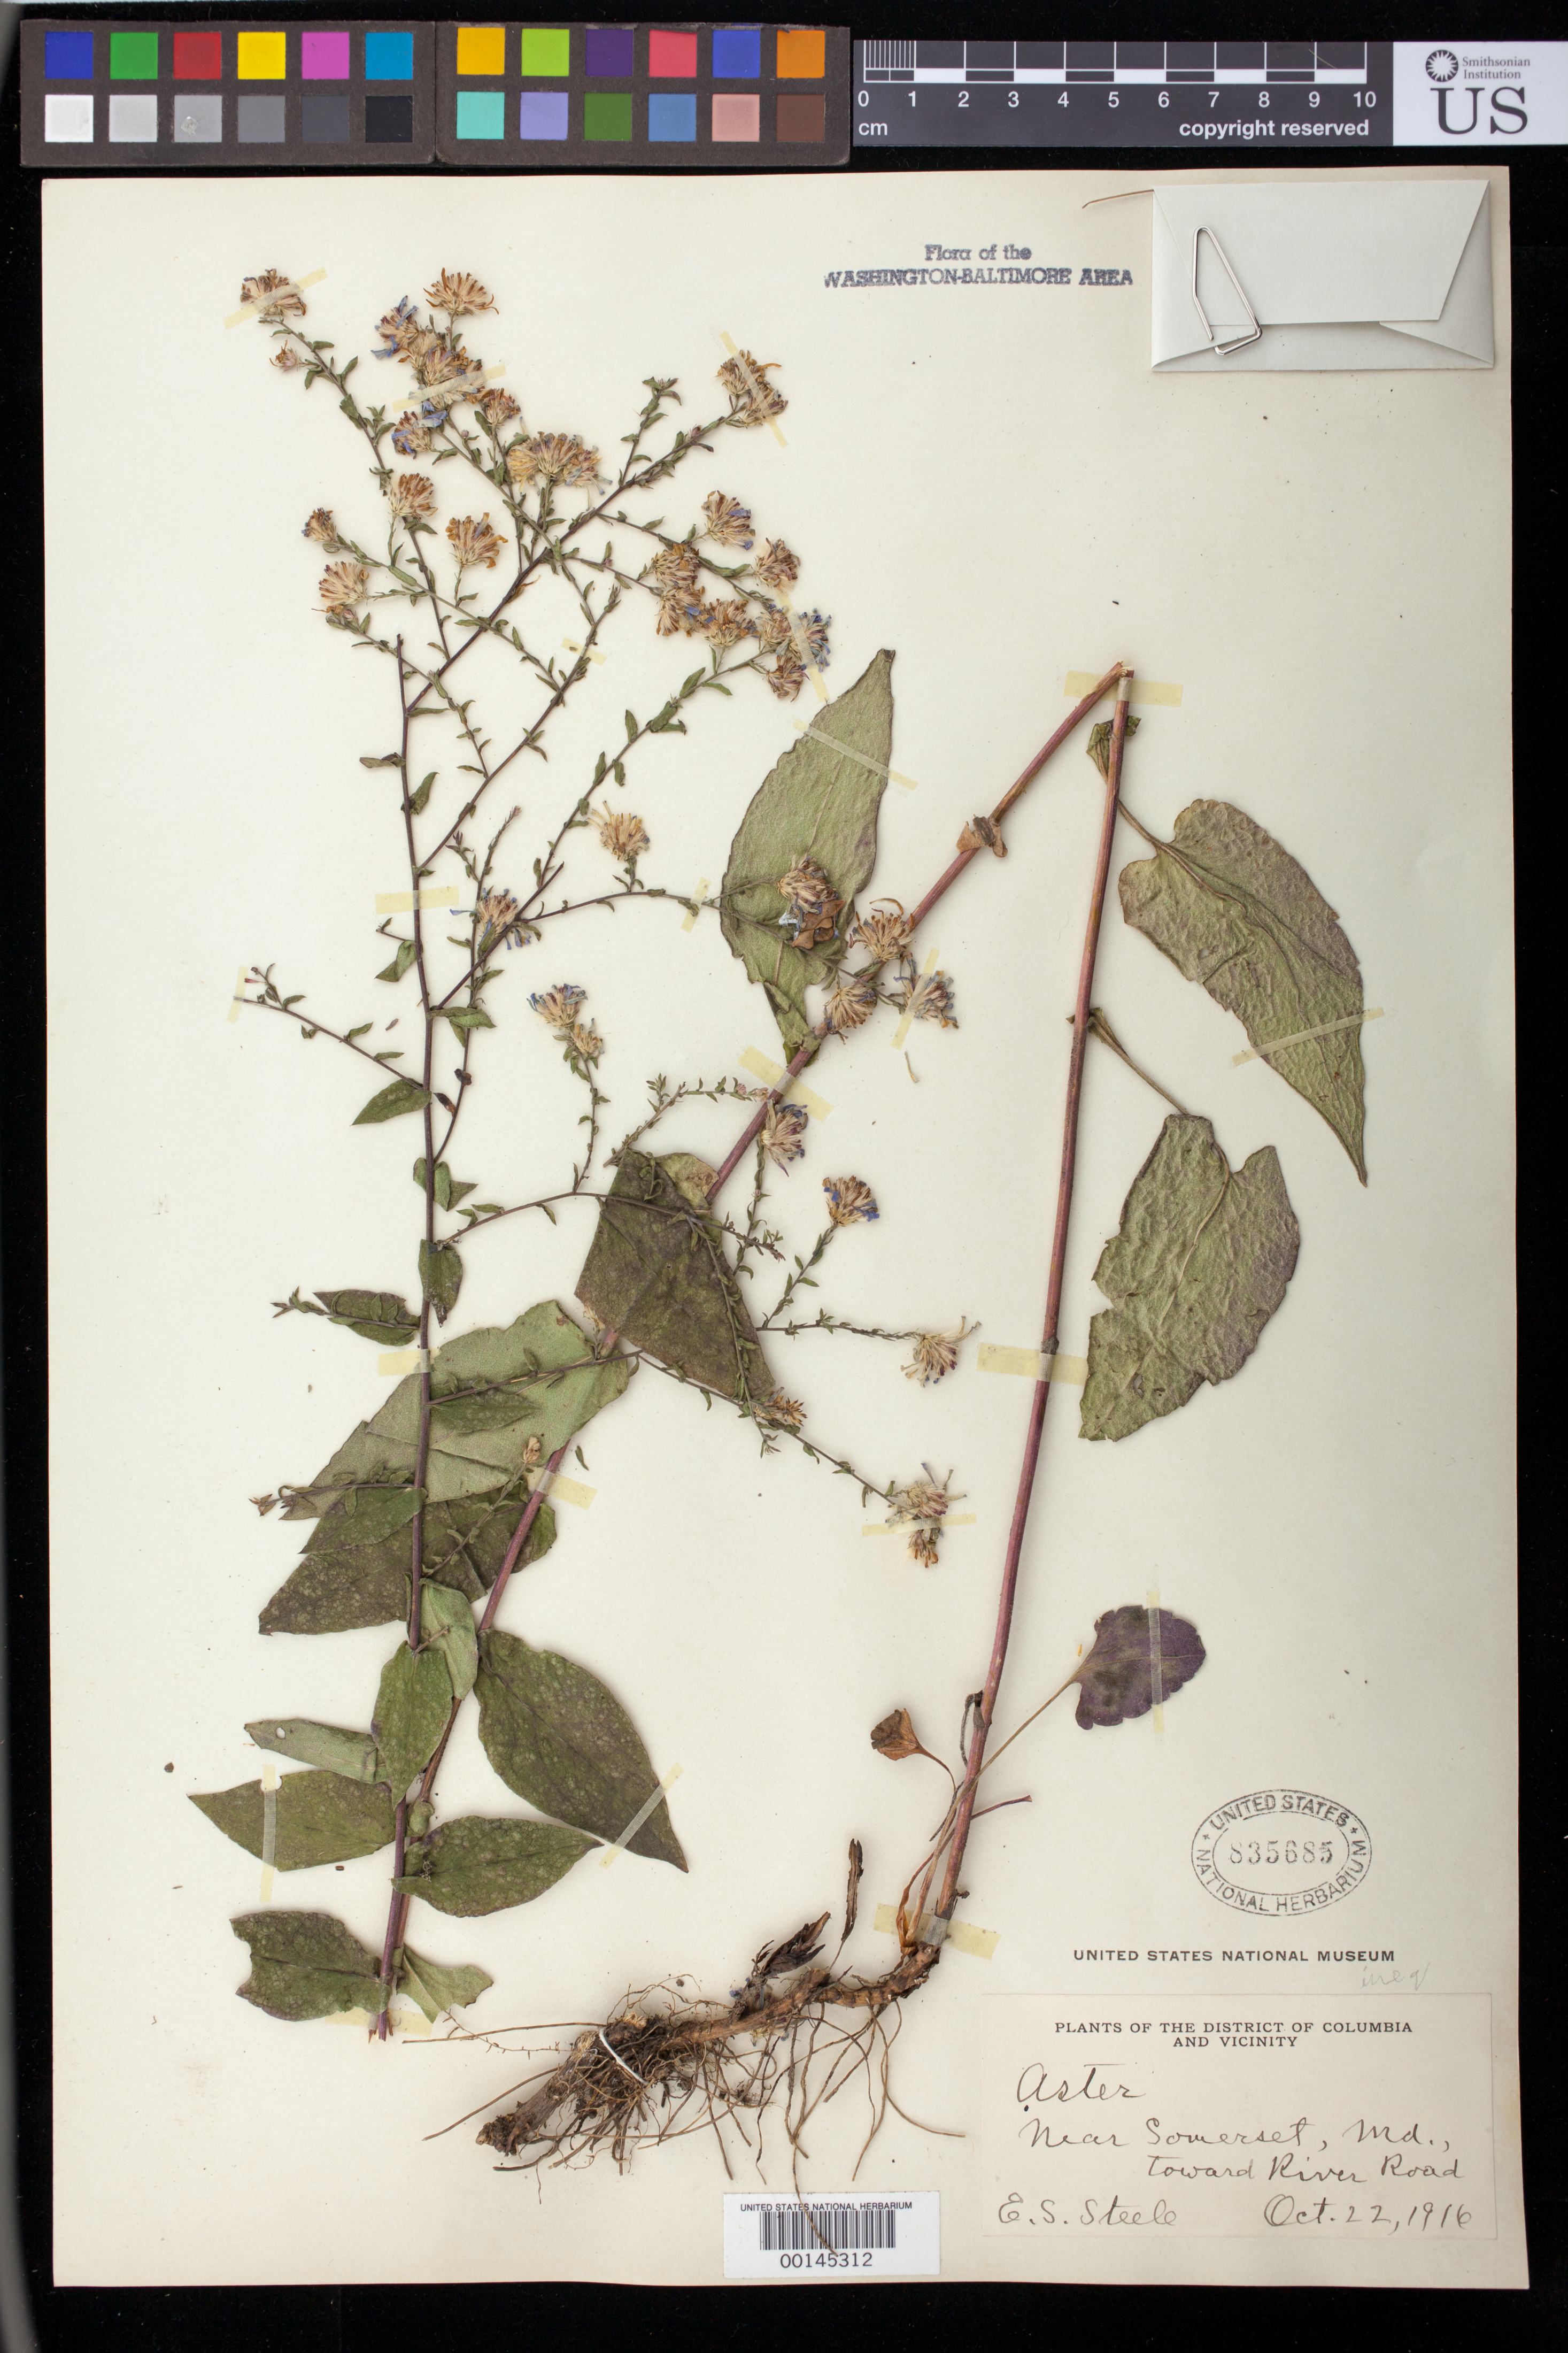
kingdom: Plantae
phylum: Tracheophyta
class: Magnoliopsida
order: Asterales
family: Asteraceae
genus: Symphyotrichum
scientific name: Symphyotrichum undulatum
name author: (L.) G.L. Nesom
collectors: E. Steele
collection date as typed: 22 Oct 1916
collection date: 1916-10-22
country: United States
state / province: Maryland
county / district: Montgomery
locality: Near Somerset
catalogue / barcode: US 835685